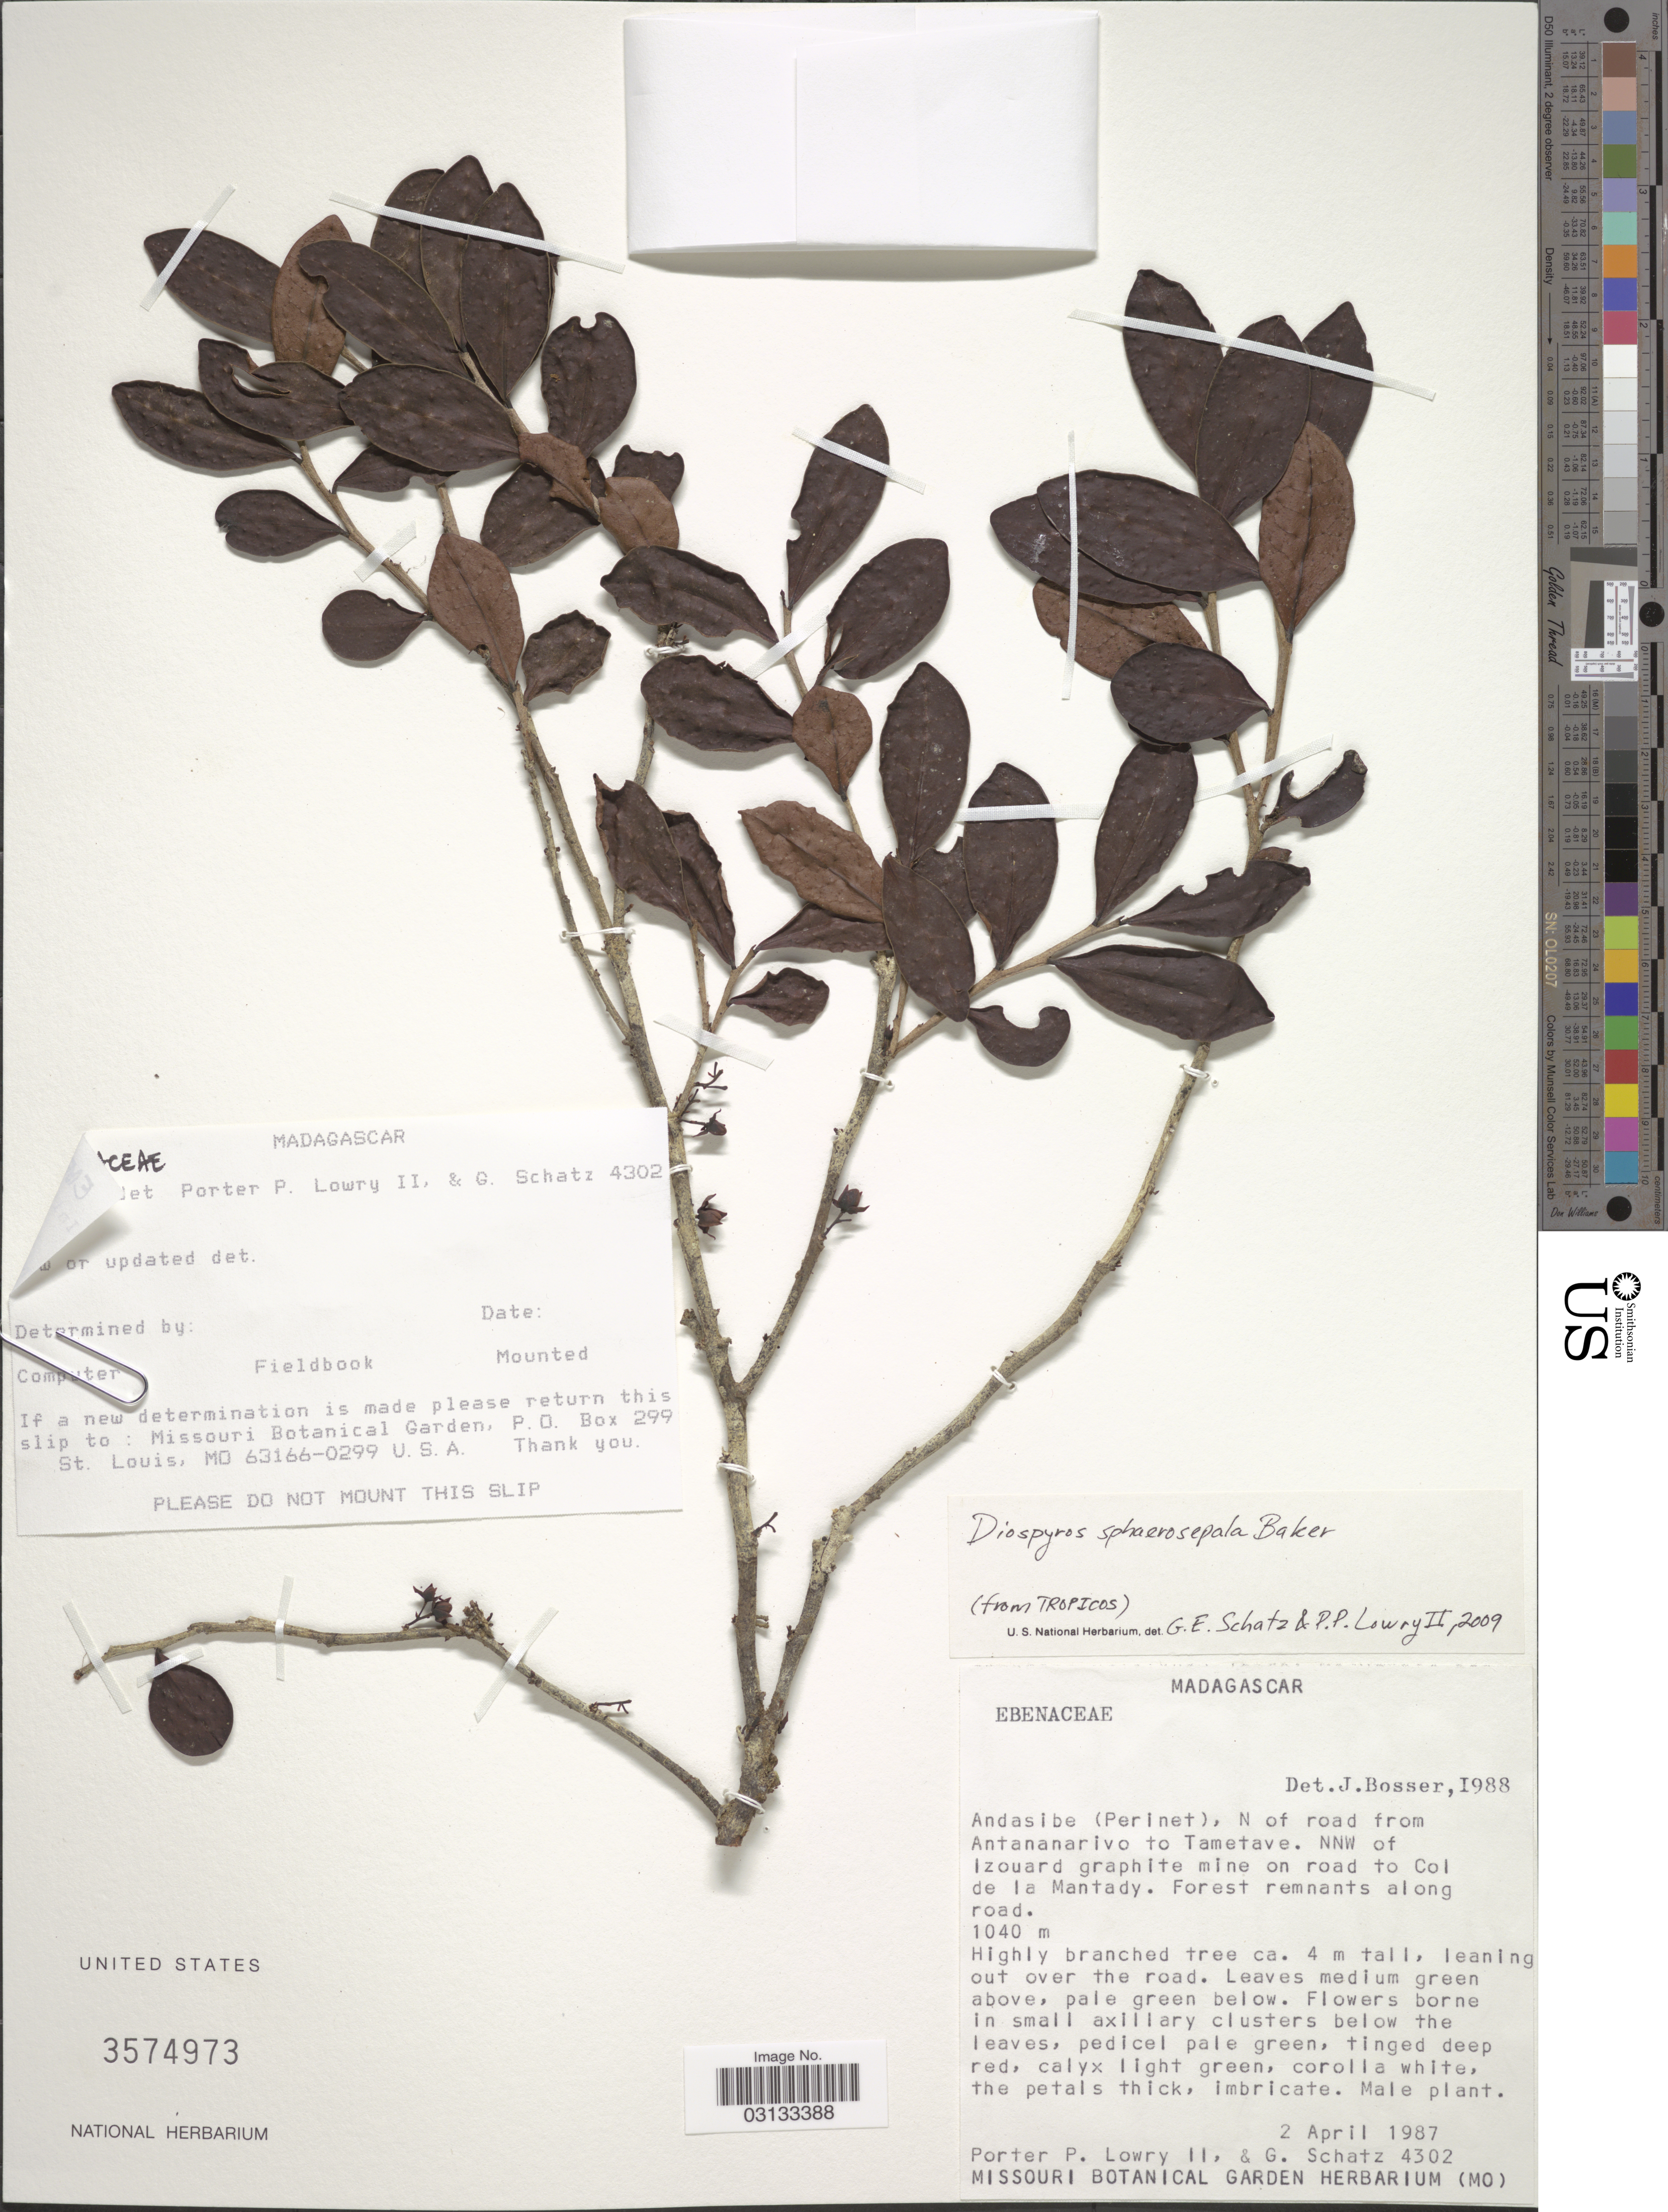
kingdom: Plantae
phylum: Tracheophyta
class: Magnoliopsida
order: Ericales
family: Ebenaceae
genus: Diospyros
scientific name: Diospyros sphaerosepala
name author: Baker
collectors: P. P. Lowry & G. C. Schatz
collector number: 4302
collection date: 1987-04-02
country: Madagascar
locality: Andasibe (Perinet), N of road from Antananarivo to Tametave. NNW of Izouard graphite mine on road to Col de la Mantady.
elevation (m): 1040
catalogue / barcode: US 3574973